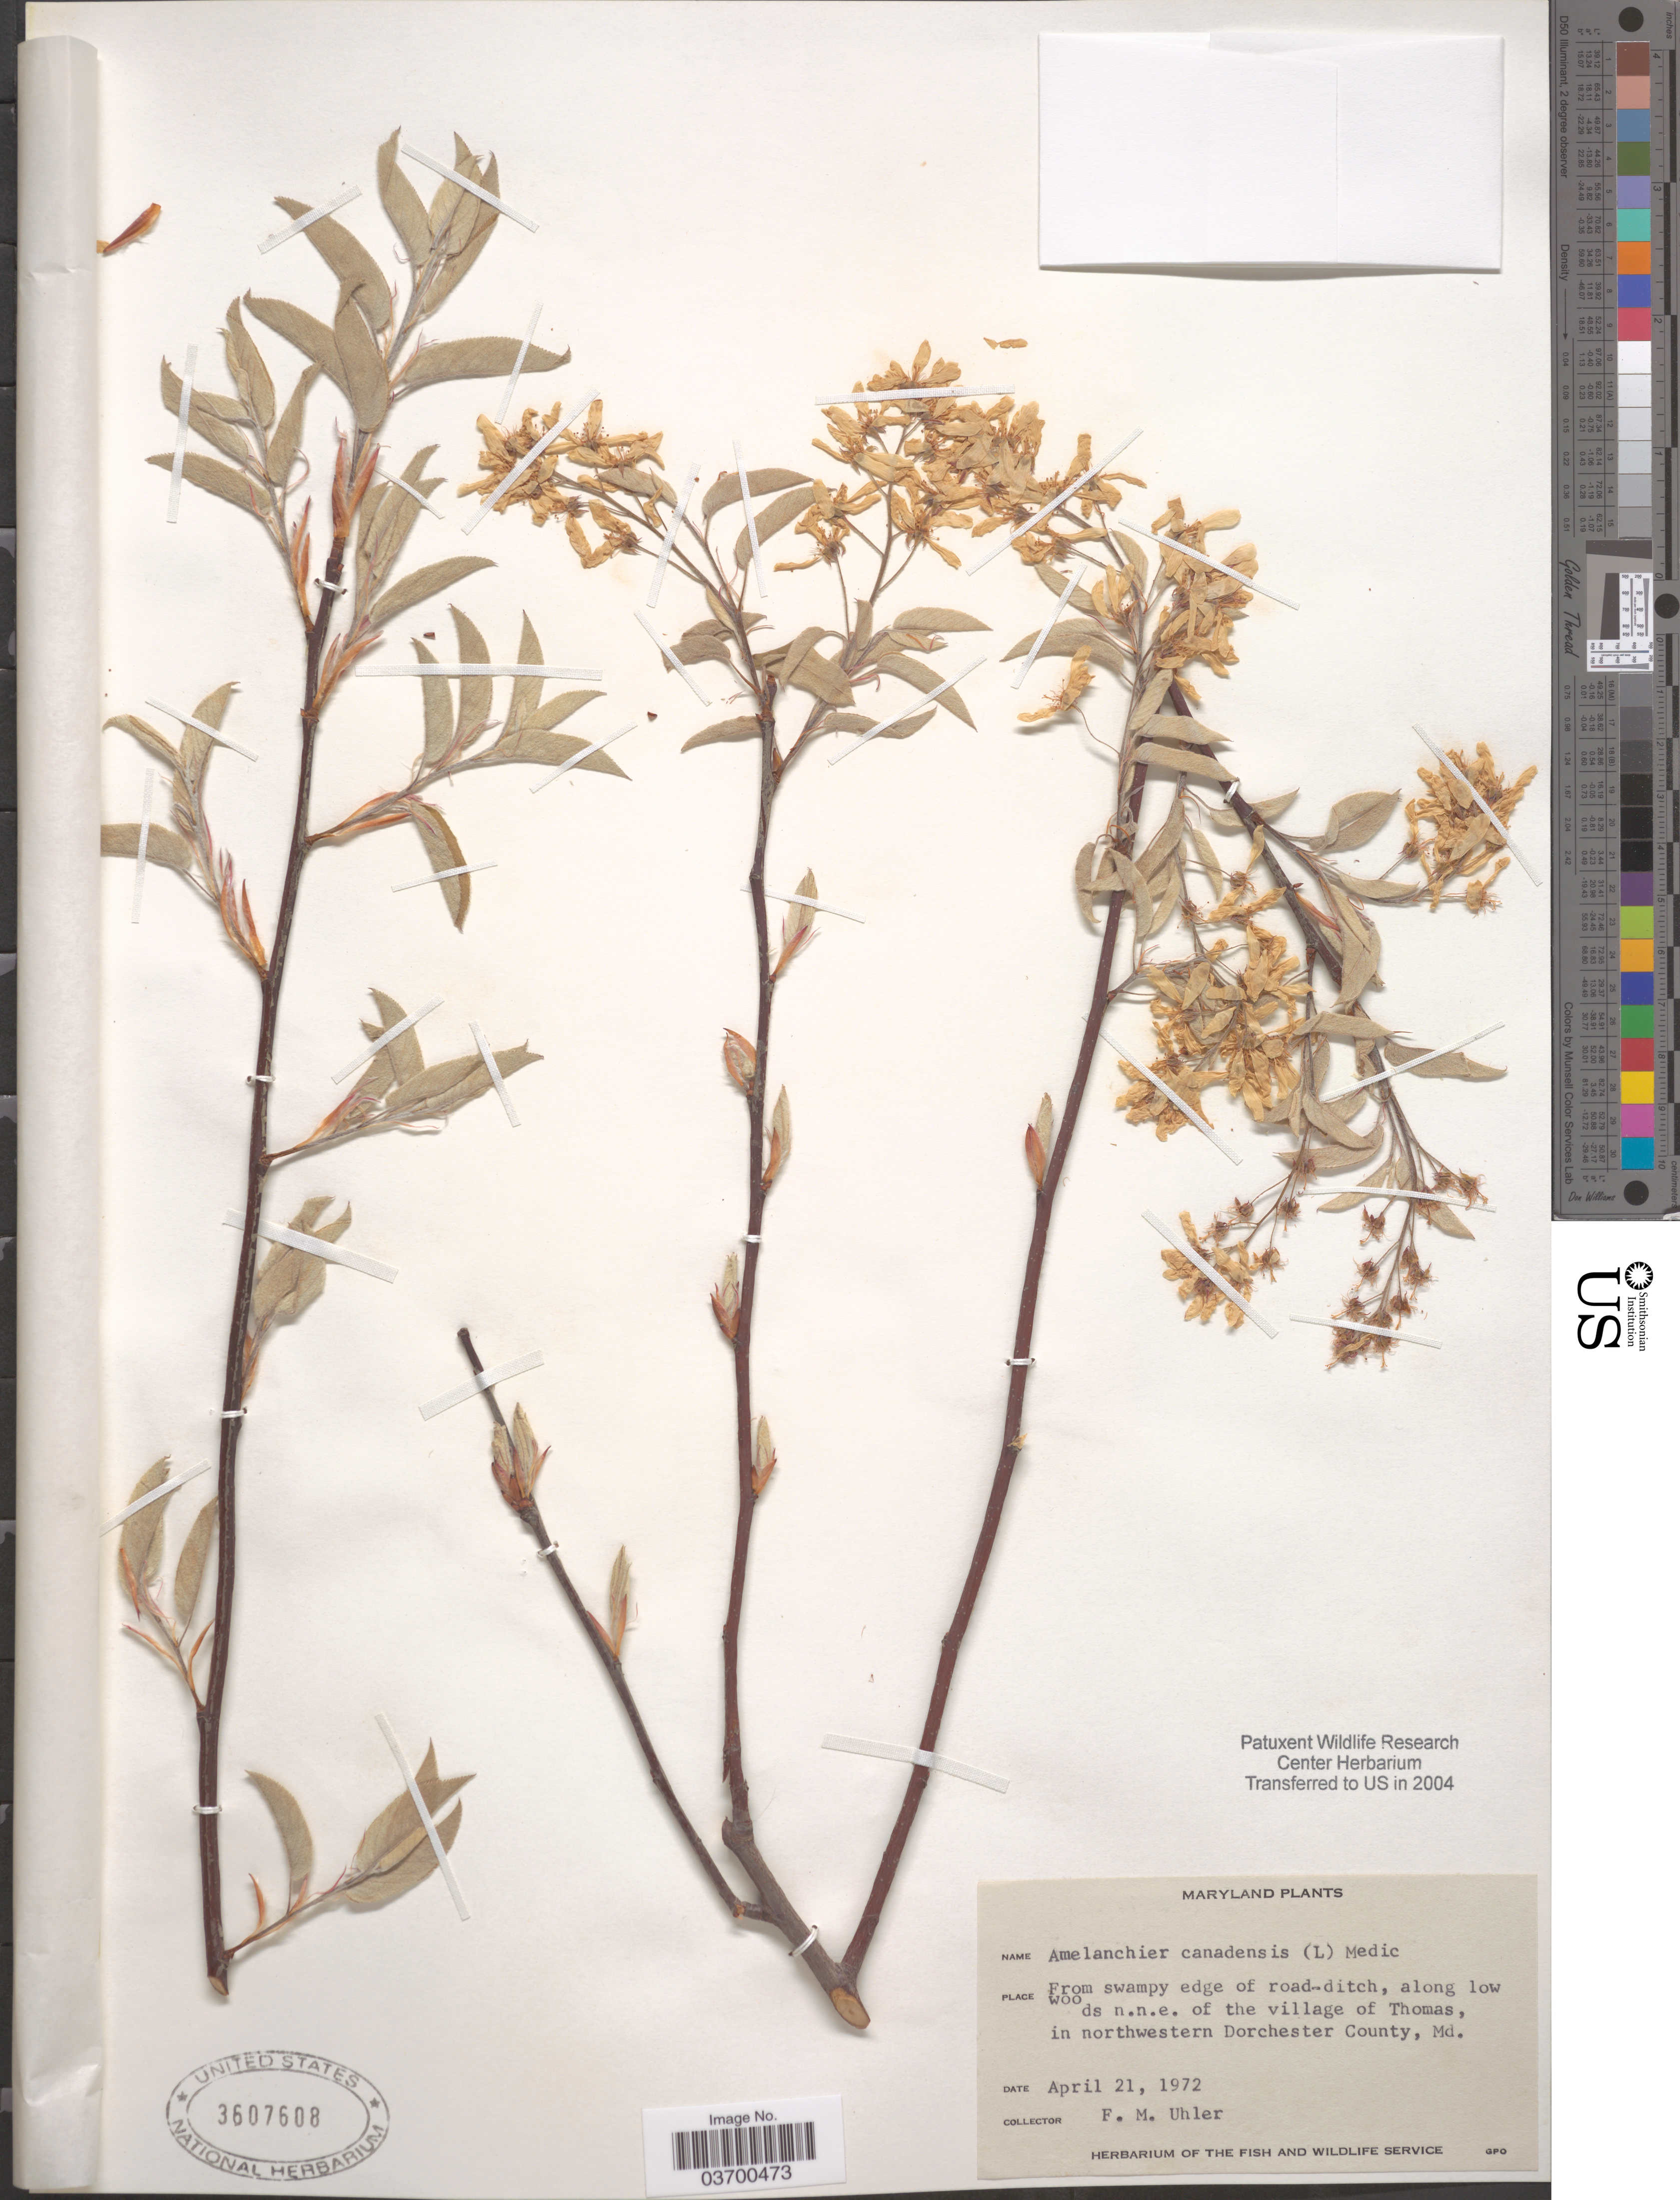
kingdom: Plantae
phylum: Tracheophyta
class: Magnoliopsida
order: Rosales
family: Rosaceae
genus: Amelanchier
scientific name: Amelanchier canadensis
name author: (L.) Medic.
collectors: F. M. Uhler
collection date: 1972-04-21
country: United States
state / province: Maryland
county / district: Dorchester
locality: From swampy edge of road-ditch, along low woods n.n.e. of the village of Thomas, in northwestern Dorchester County, Md.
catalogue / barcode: US 3607608